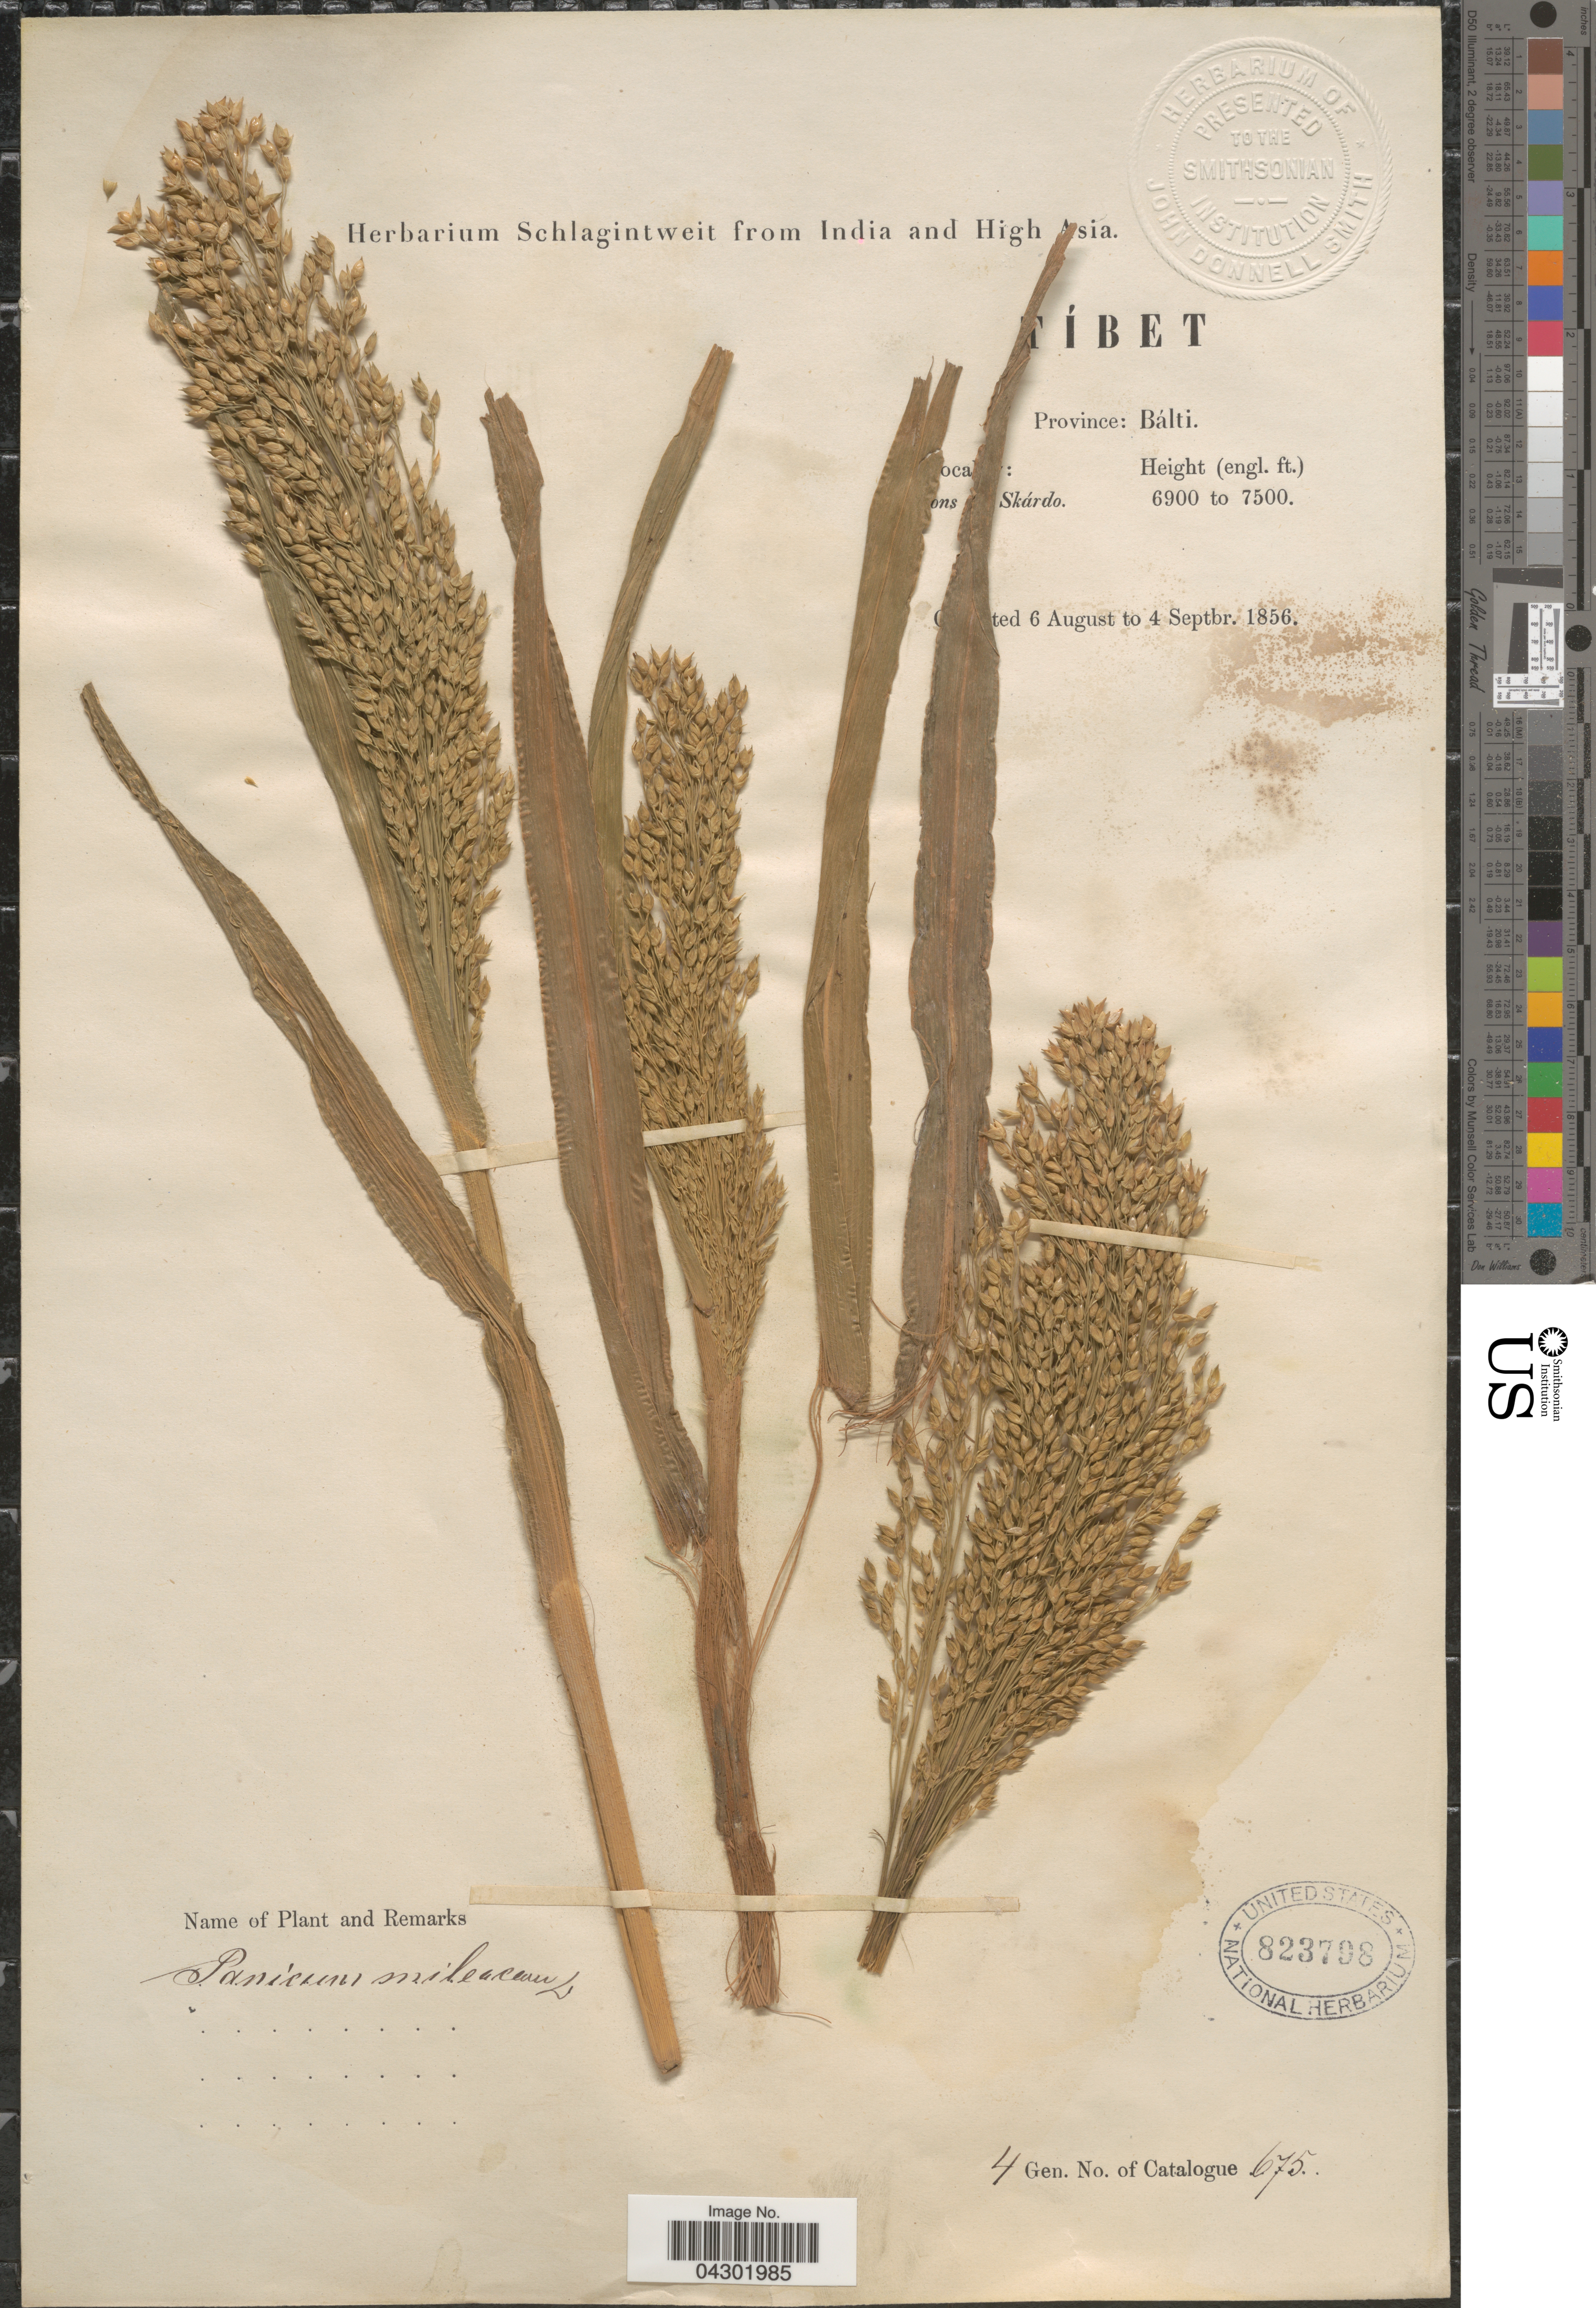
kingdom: Plantae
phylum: Tracheophyta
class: Liliopsida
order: Poales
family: Poaceae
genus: Panicum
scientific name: Panicum miliaceum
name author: L.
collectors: ex herb. Schlagintweit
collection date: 1856-08-06/1856-09-04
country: China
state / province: Xizang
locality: Tíbet. Province: Bálti. [illegible text]ons Skárdo.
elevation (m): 2103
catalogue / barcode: US 823798